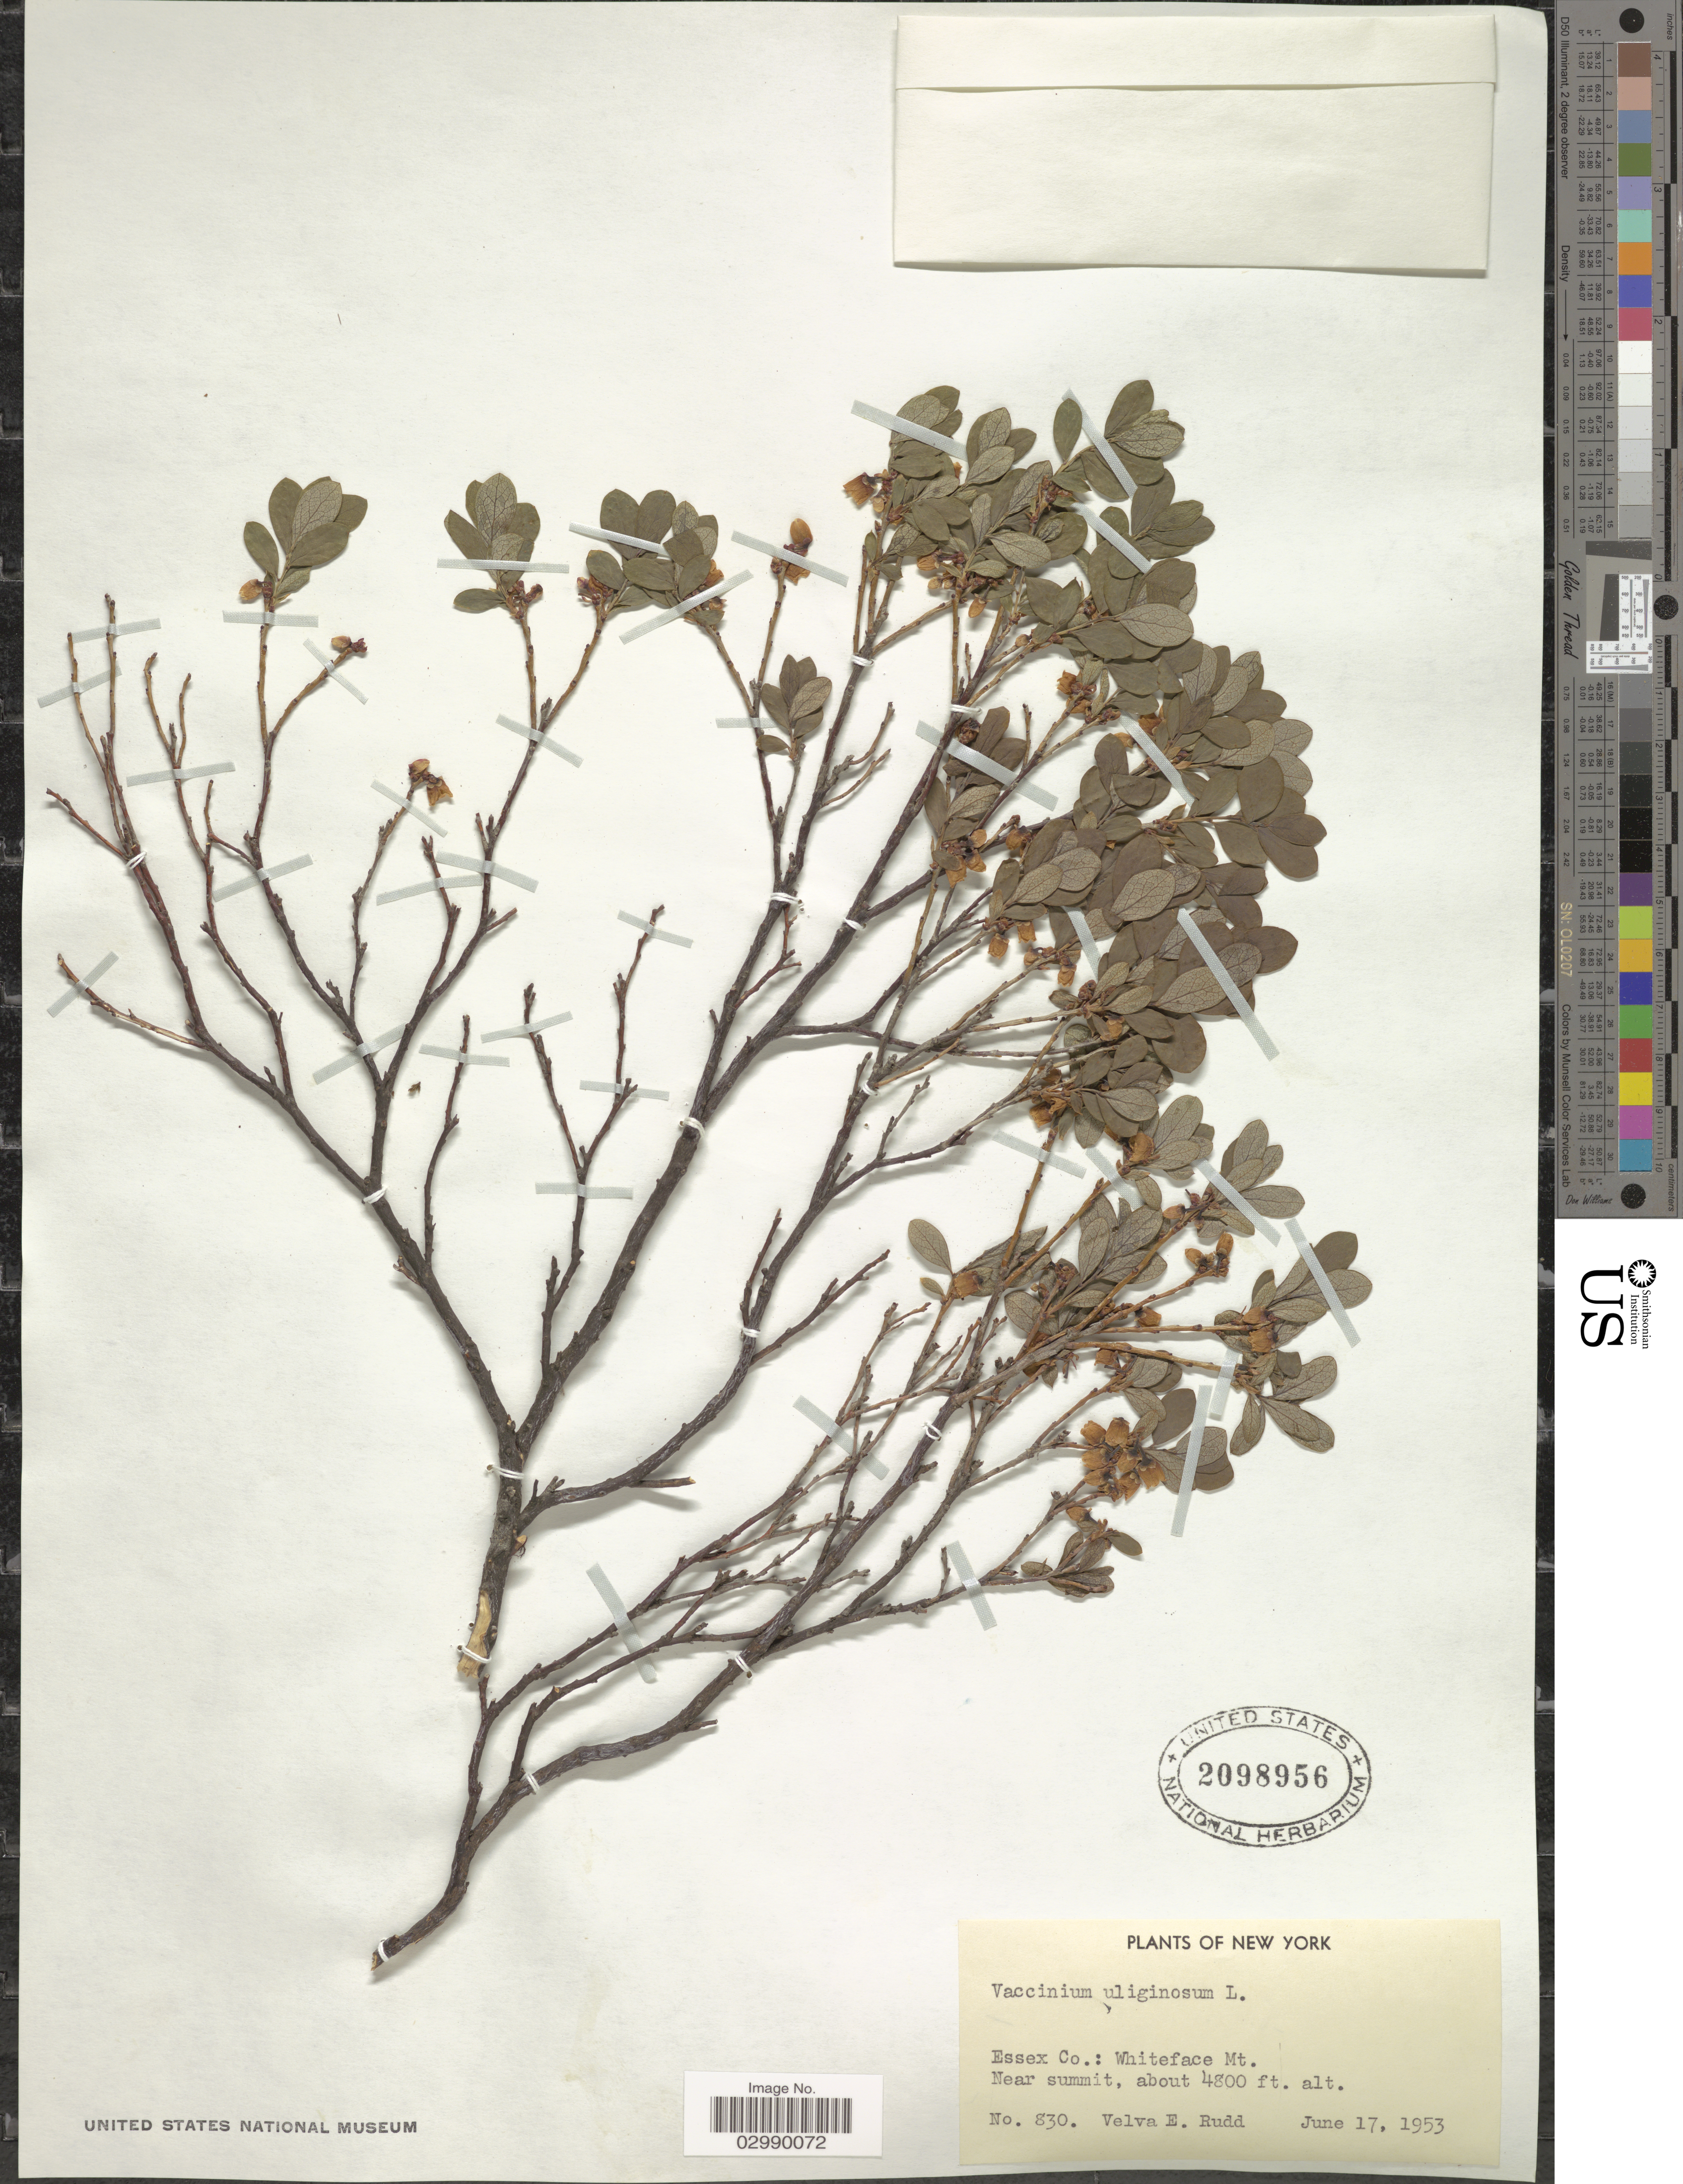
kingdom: Plantae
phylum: Tracheophyta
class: Magnoliopsida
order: Ericales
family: Ericaceae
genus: Vaccinium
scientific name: Vaccinium uliginosum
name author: L.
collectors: V. E. Rudd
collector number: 830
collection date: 1953-06-17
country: United States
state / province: New York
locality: Essex Co.: Whiteface Mt., Near summit.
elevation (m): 1463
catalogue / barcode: US 2098956